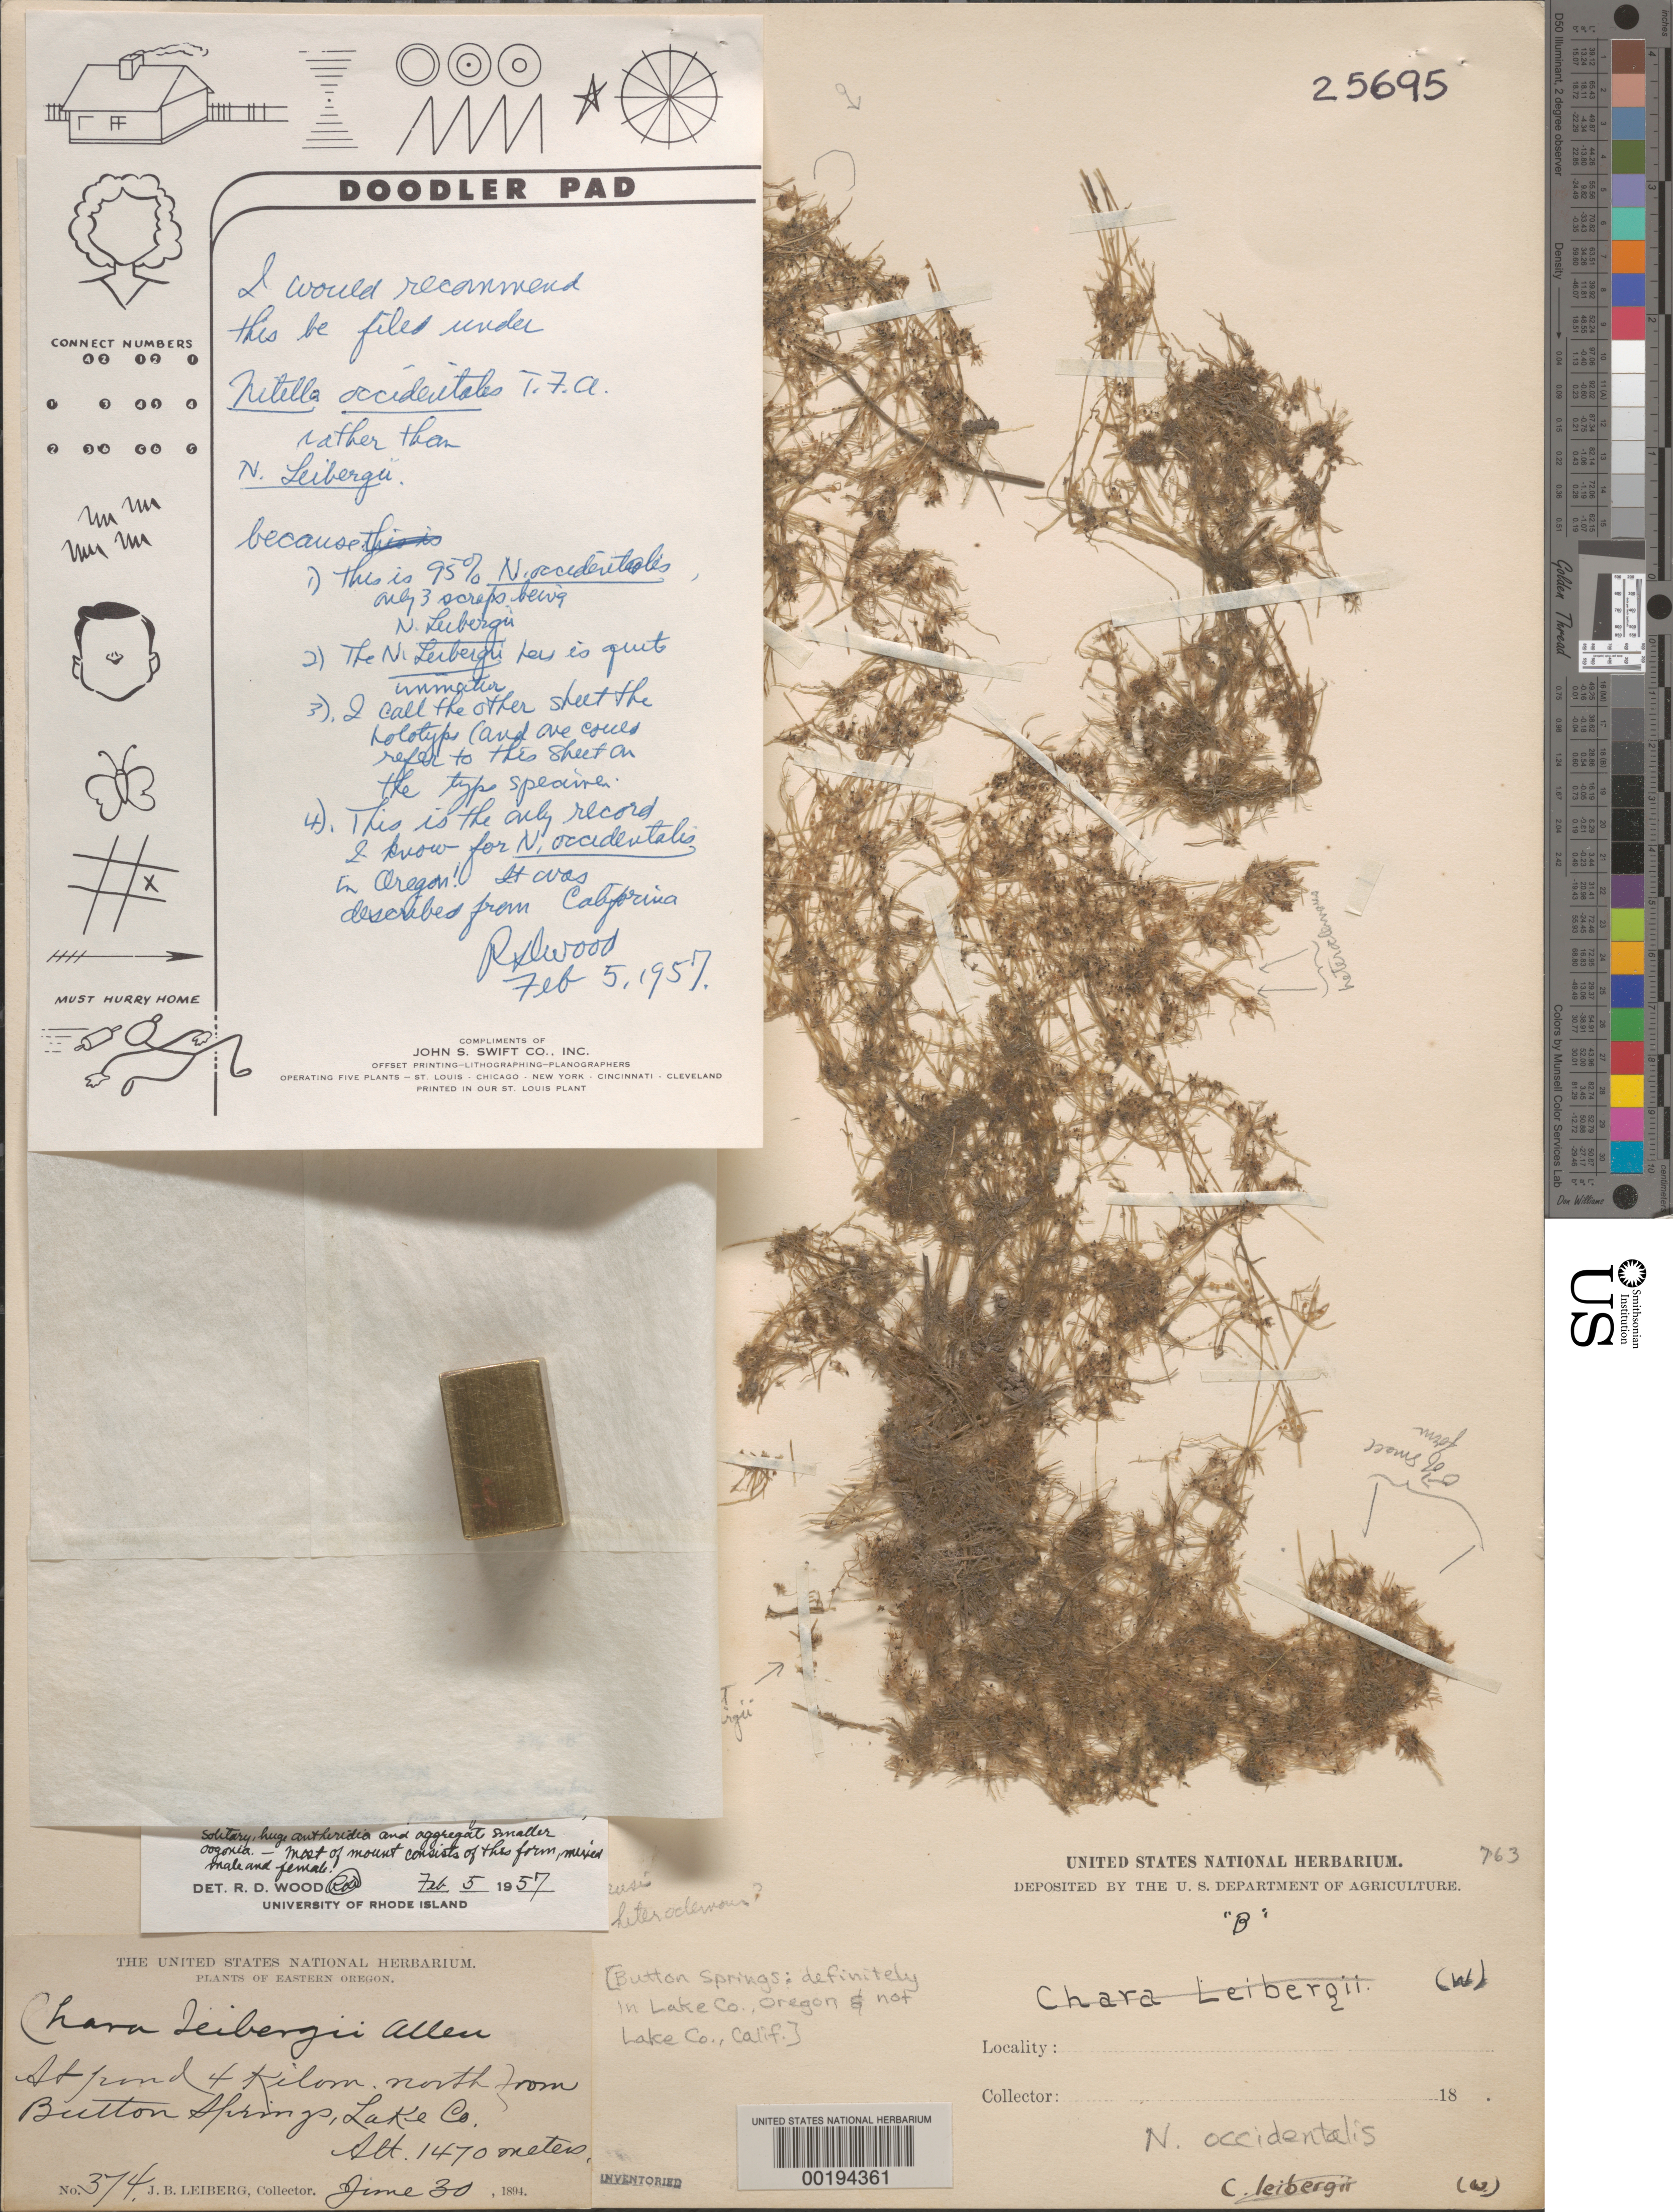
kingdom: Plantae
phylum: Charophyta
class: Charophyceae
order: Charales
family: Characeae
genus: Nitella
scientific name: Nitella blankinshipii var. occidentalis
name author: (Allen) van Raam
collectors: J. Leiberg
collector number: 374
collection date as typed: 30 Jun 1894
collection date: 1894-06-30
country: United States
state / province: Oregon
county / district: Lake County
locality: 4 km north of Button Springs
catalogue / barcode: US 25695